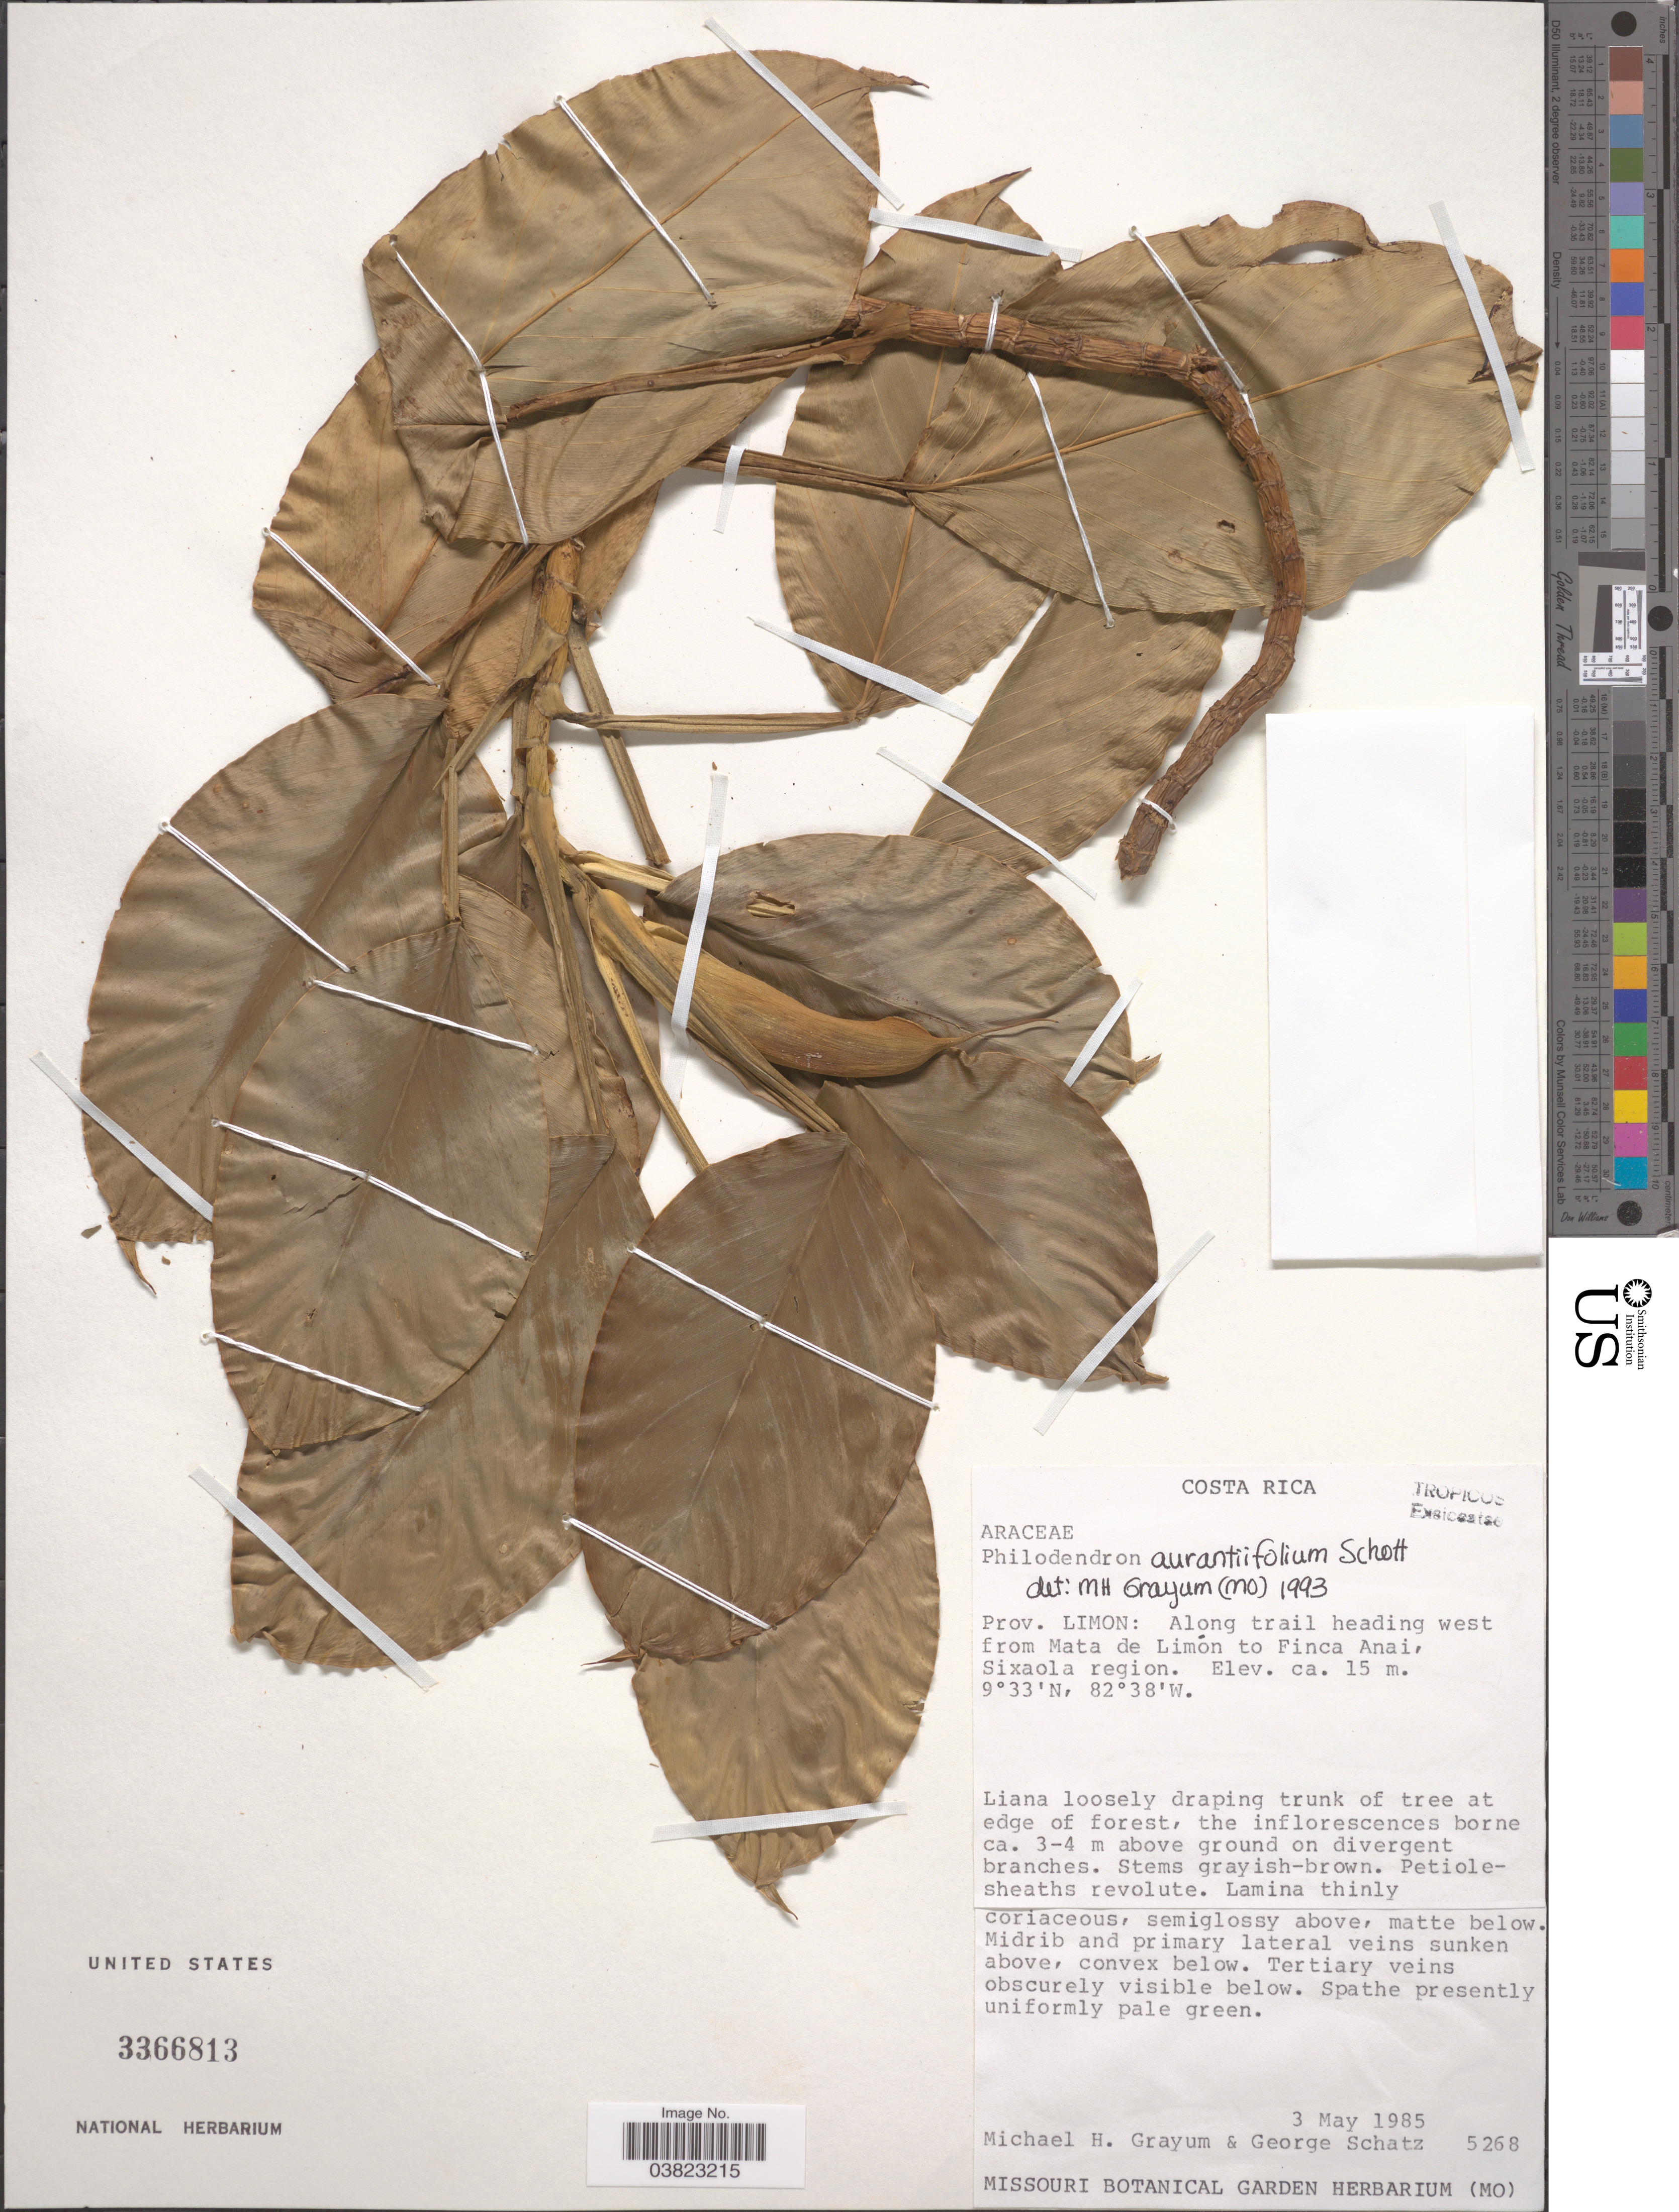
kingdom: Plantae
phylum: Tracheophyta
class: Liliopsida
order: Alismatales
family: Araceae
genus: Philodendron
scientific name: Philodendron aurantiifolium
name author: Schott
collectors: M. H. Grayum & G. Schatz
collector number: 5268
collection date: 1985-05-03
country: Costa Rica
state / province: Limón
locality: Along trail heading west from Mata de Limón to Finca Anai, Sixaola region.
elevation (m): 15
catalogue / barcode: US 3366813